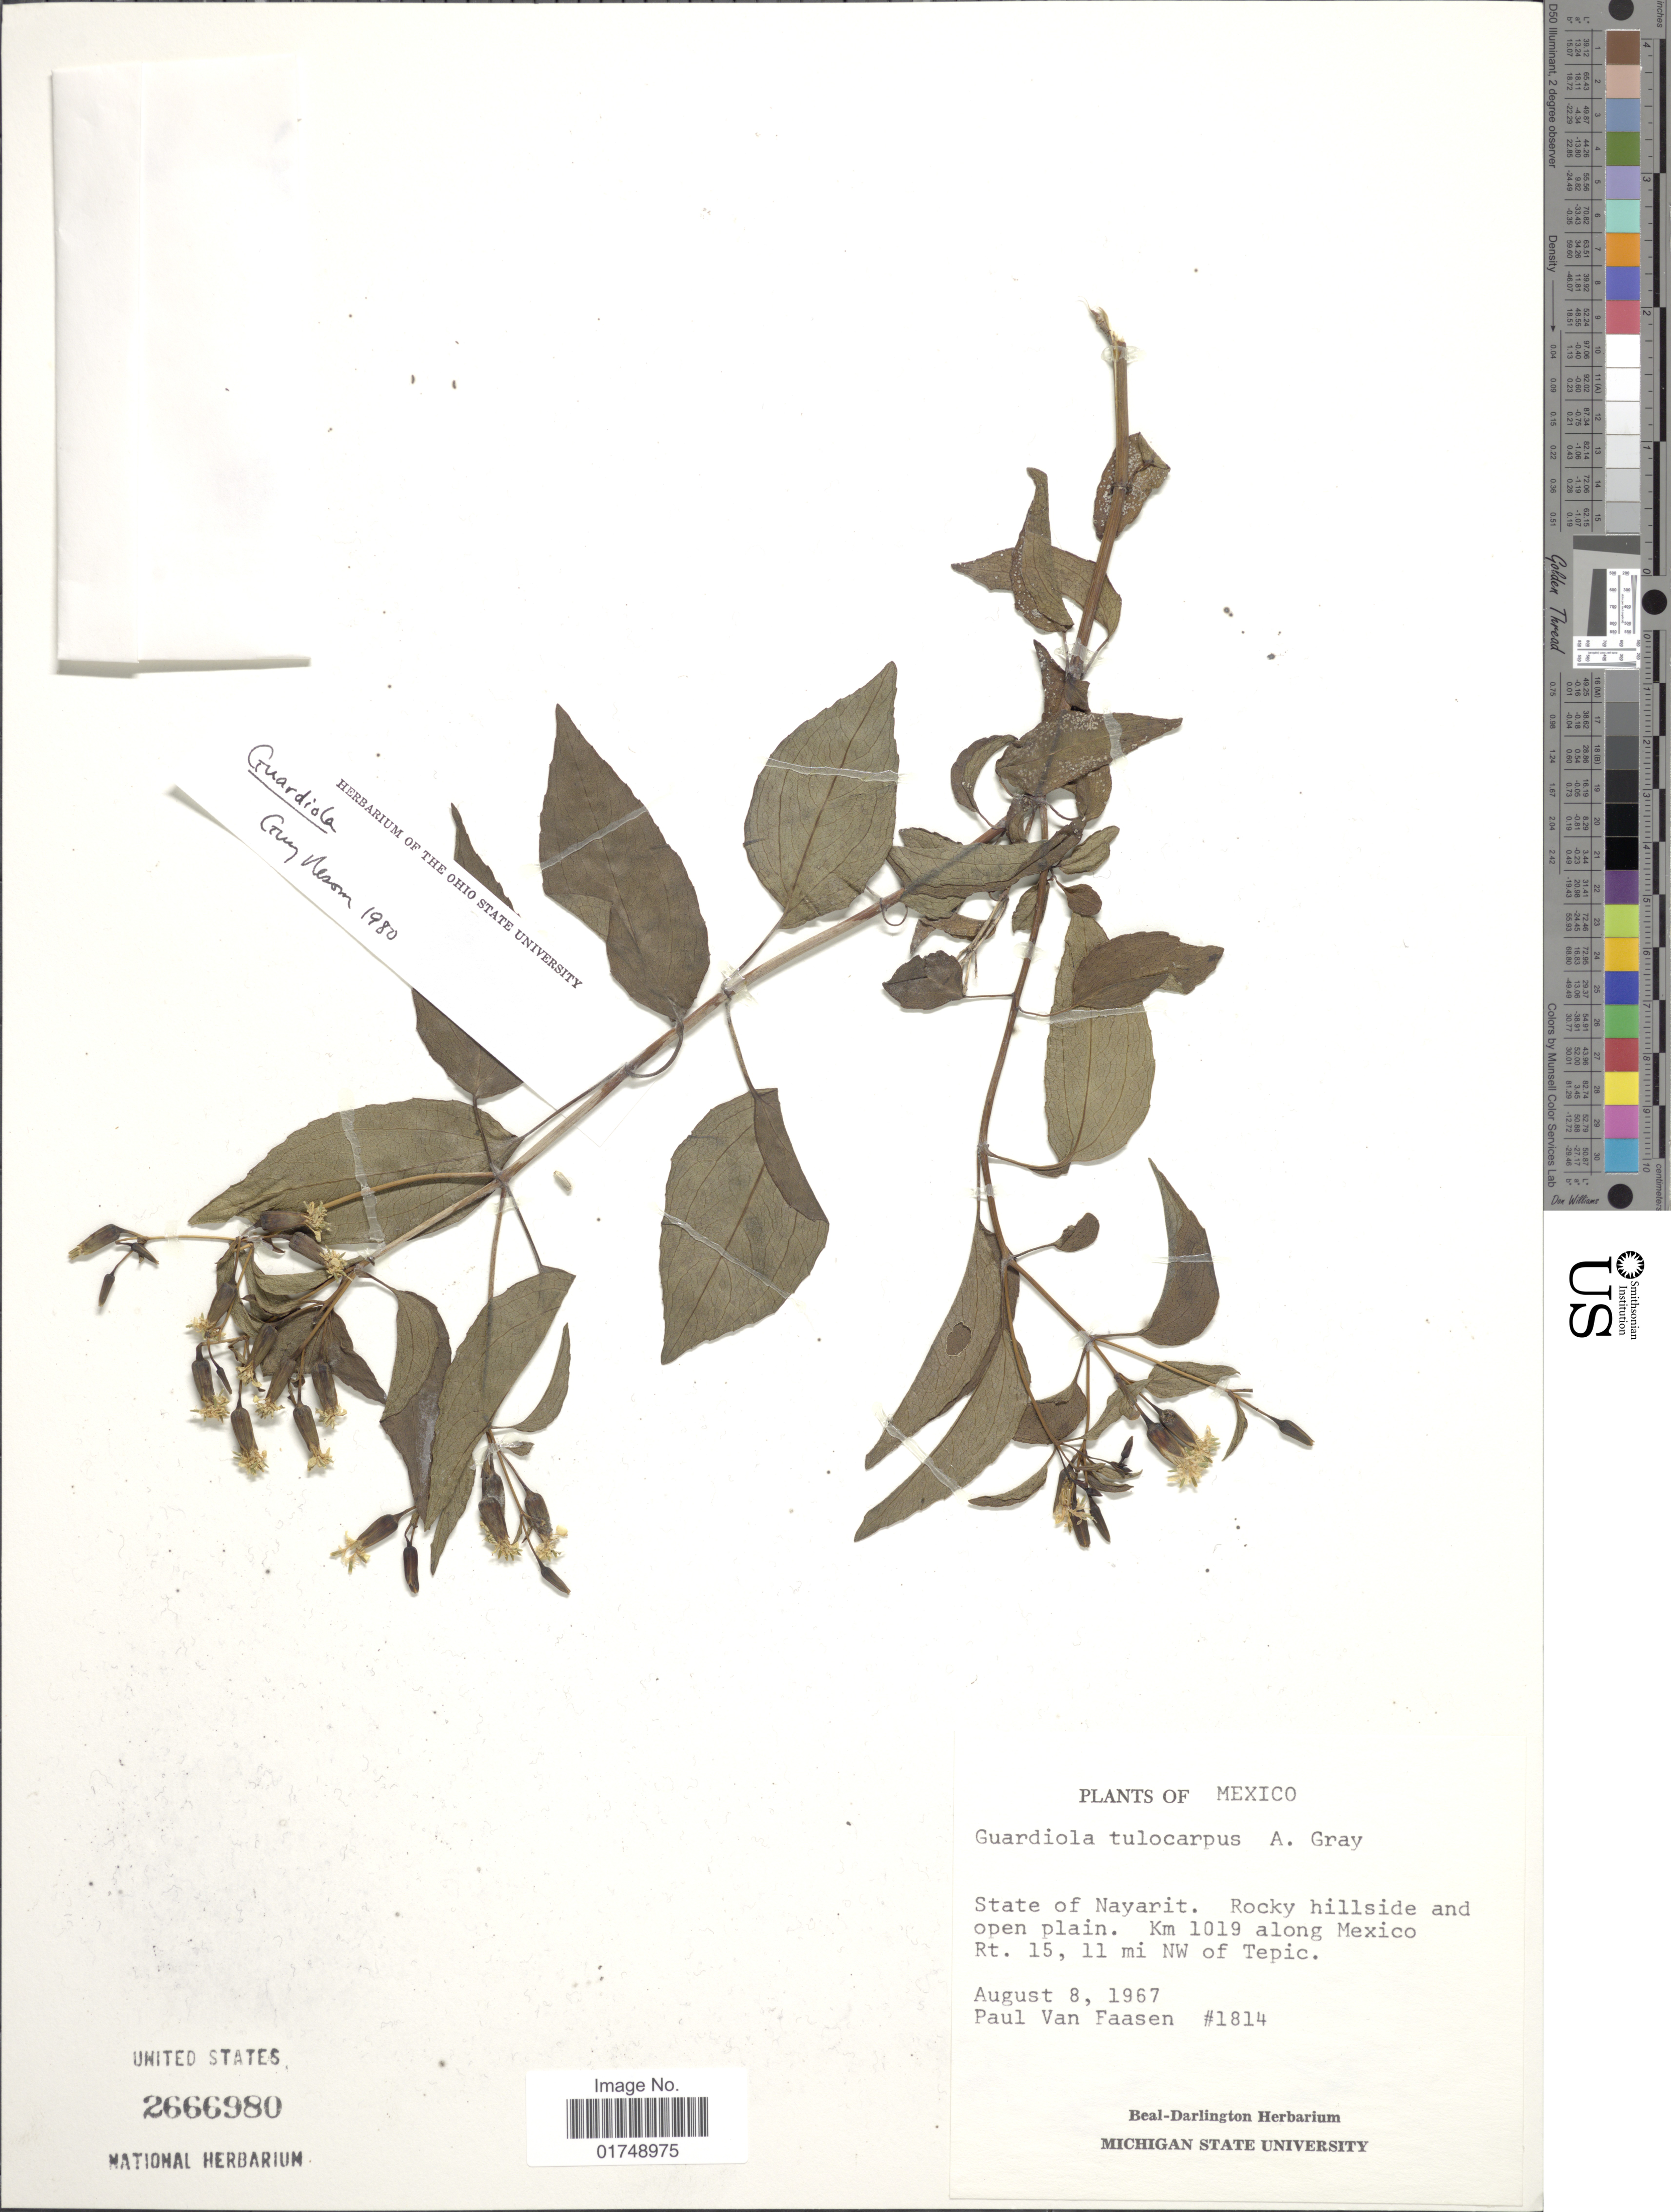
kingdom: Plantae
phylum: Tracheophyta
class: Magnoliopsida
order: Asterales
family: Asteraceae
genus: Guardiola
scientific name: Guardiola sp.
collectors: P. Van Faasen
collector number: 1814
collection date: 1967-08-08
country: Mexico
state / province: Nayarit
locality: Km 1019 along Mexico Rt. 15, 11 mi. NW of Tepic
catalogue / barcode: US 2666980